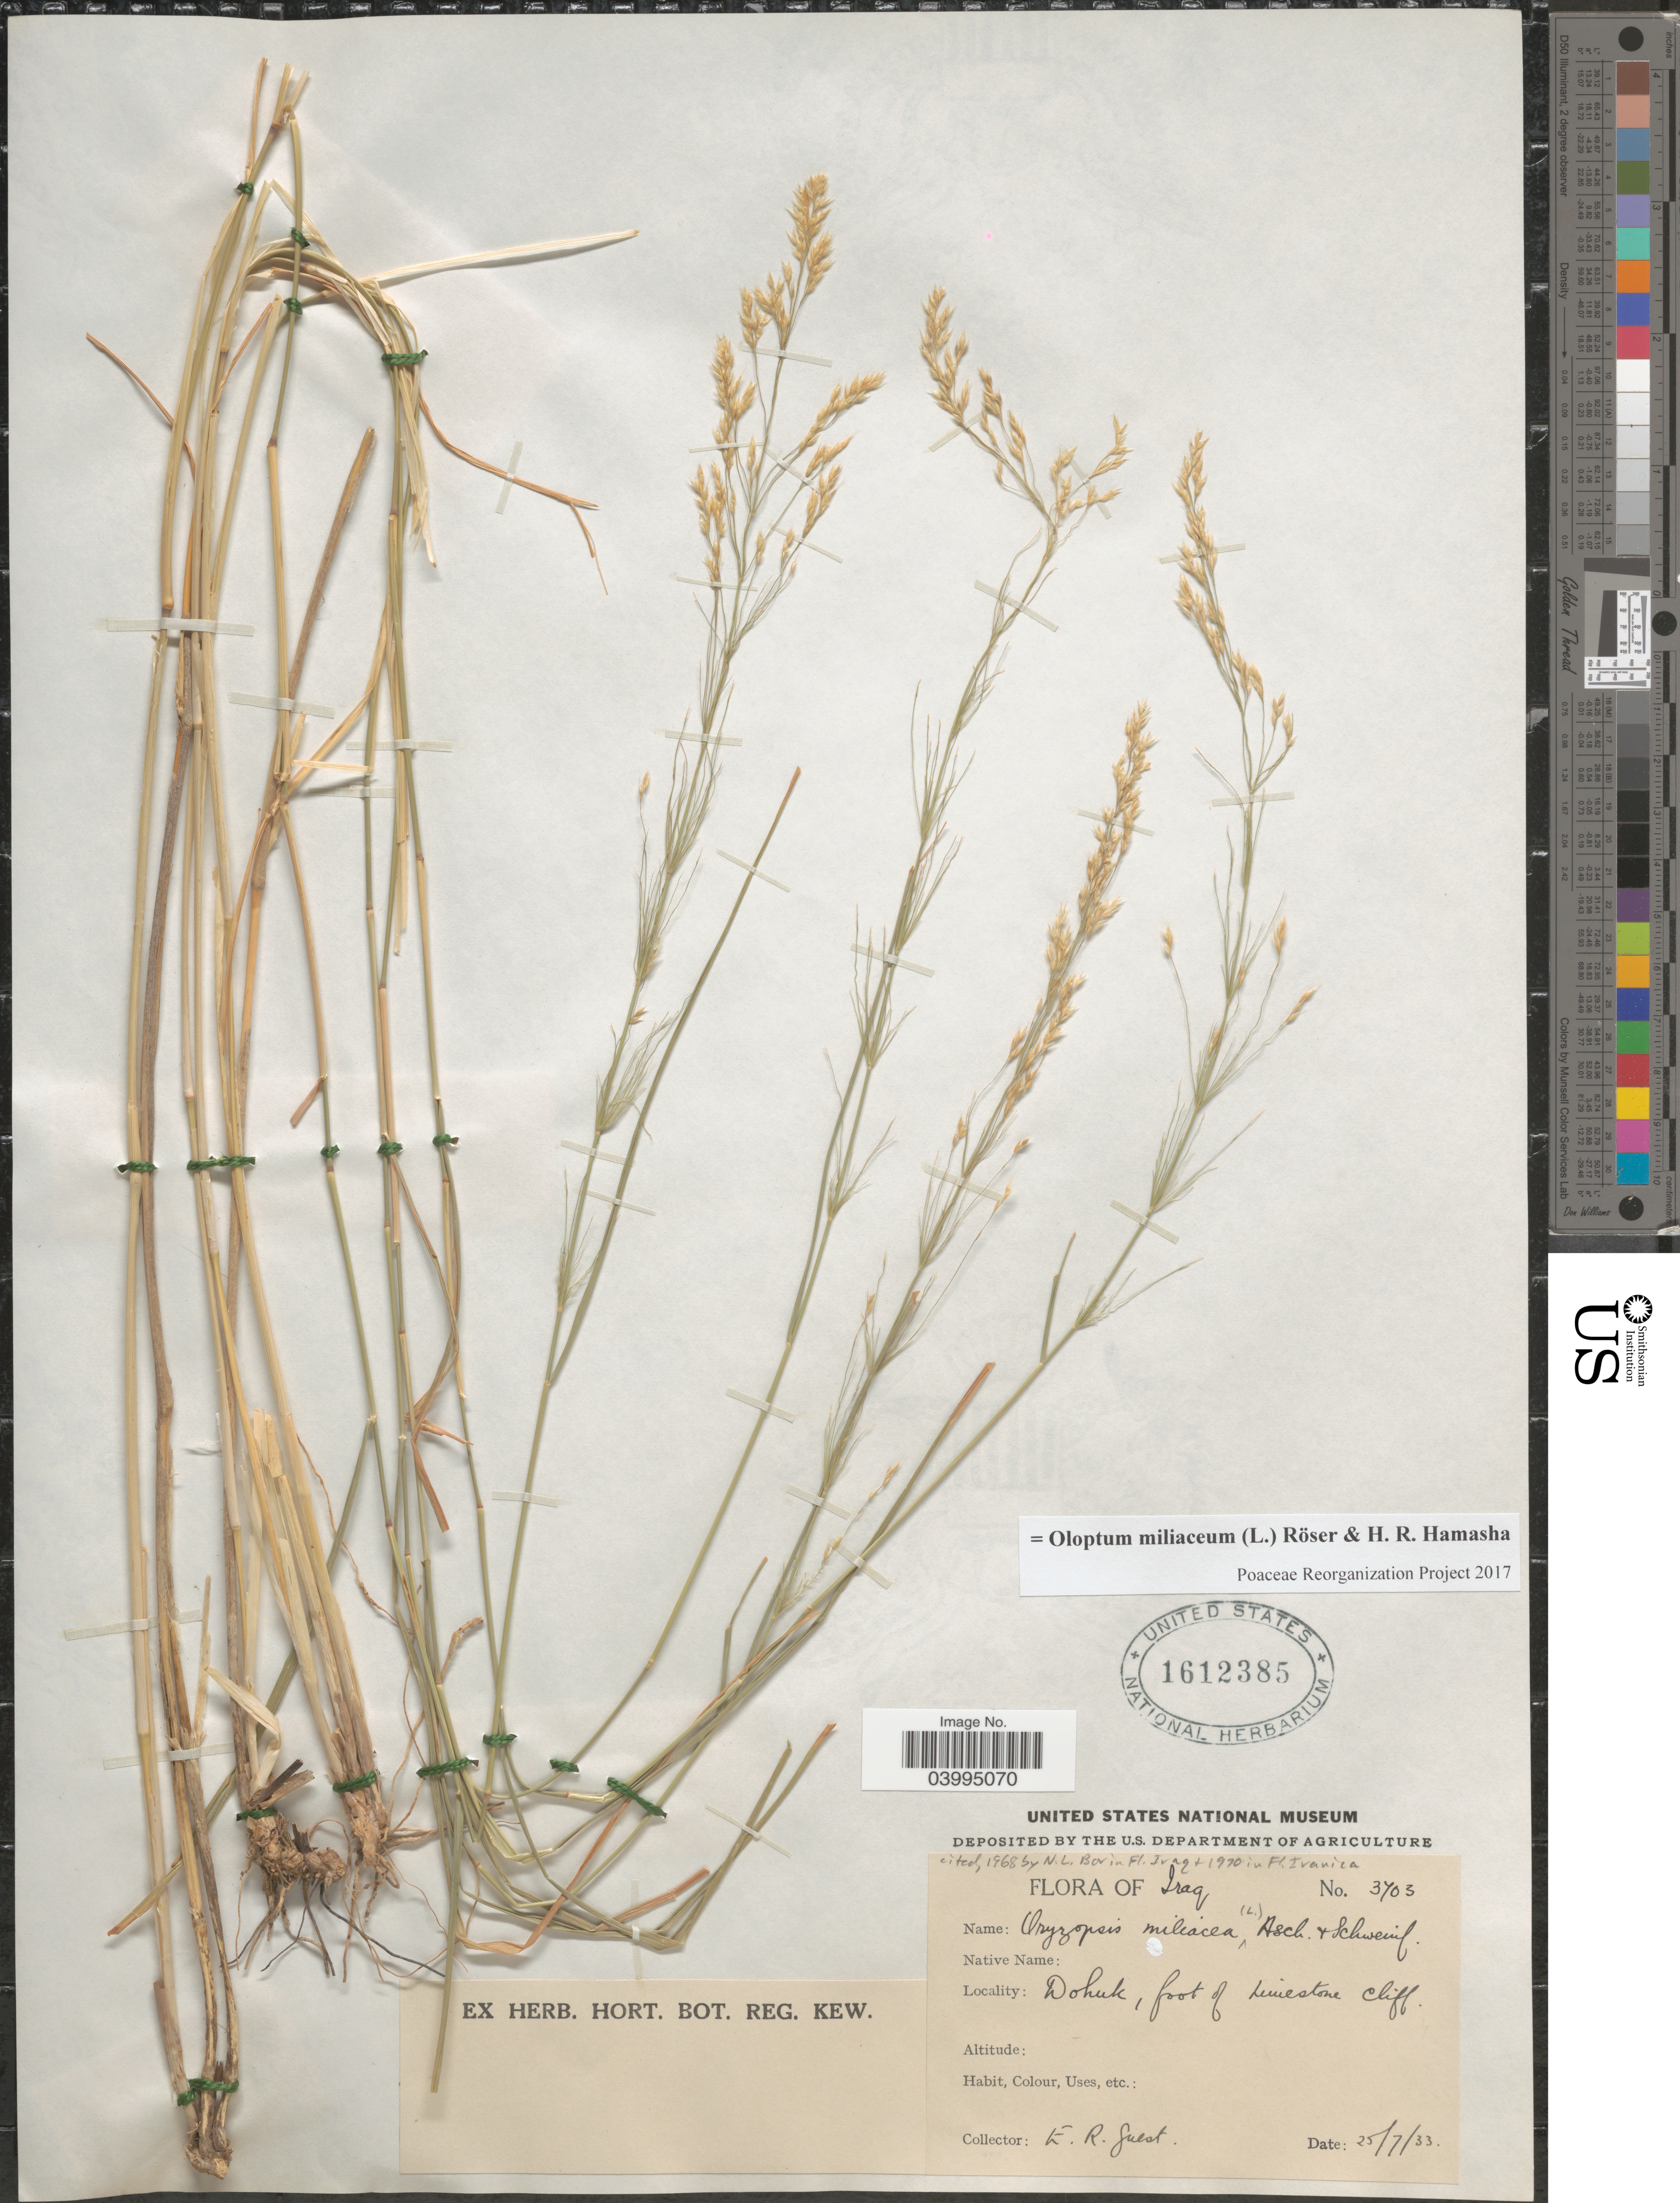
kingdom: Plantae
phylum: Tracheophyta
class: Liliopsida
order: Poales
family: Poaceae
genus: Oloptum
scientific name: Oloptum miliaceum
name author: Röser & H. R. Hamasha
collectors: E. Guest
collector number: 3703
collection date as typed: Transcribed d/m/y: 25/7/33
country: Iraq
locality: Dohuk, foot of limesone cliff.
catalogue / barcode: US 1612385